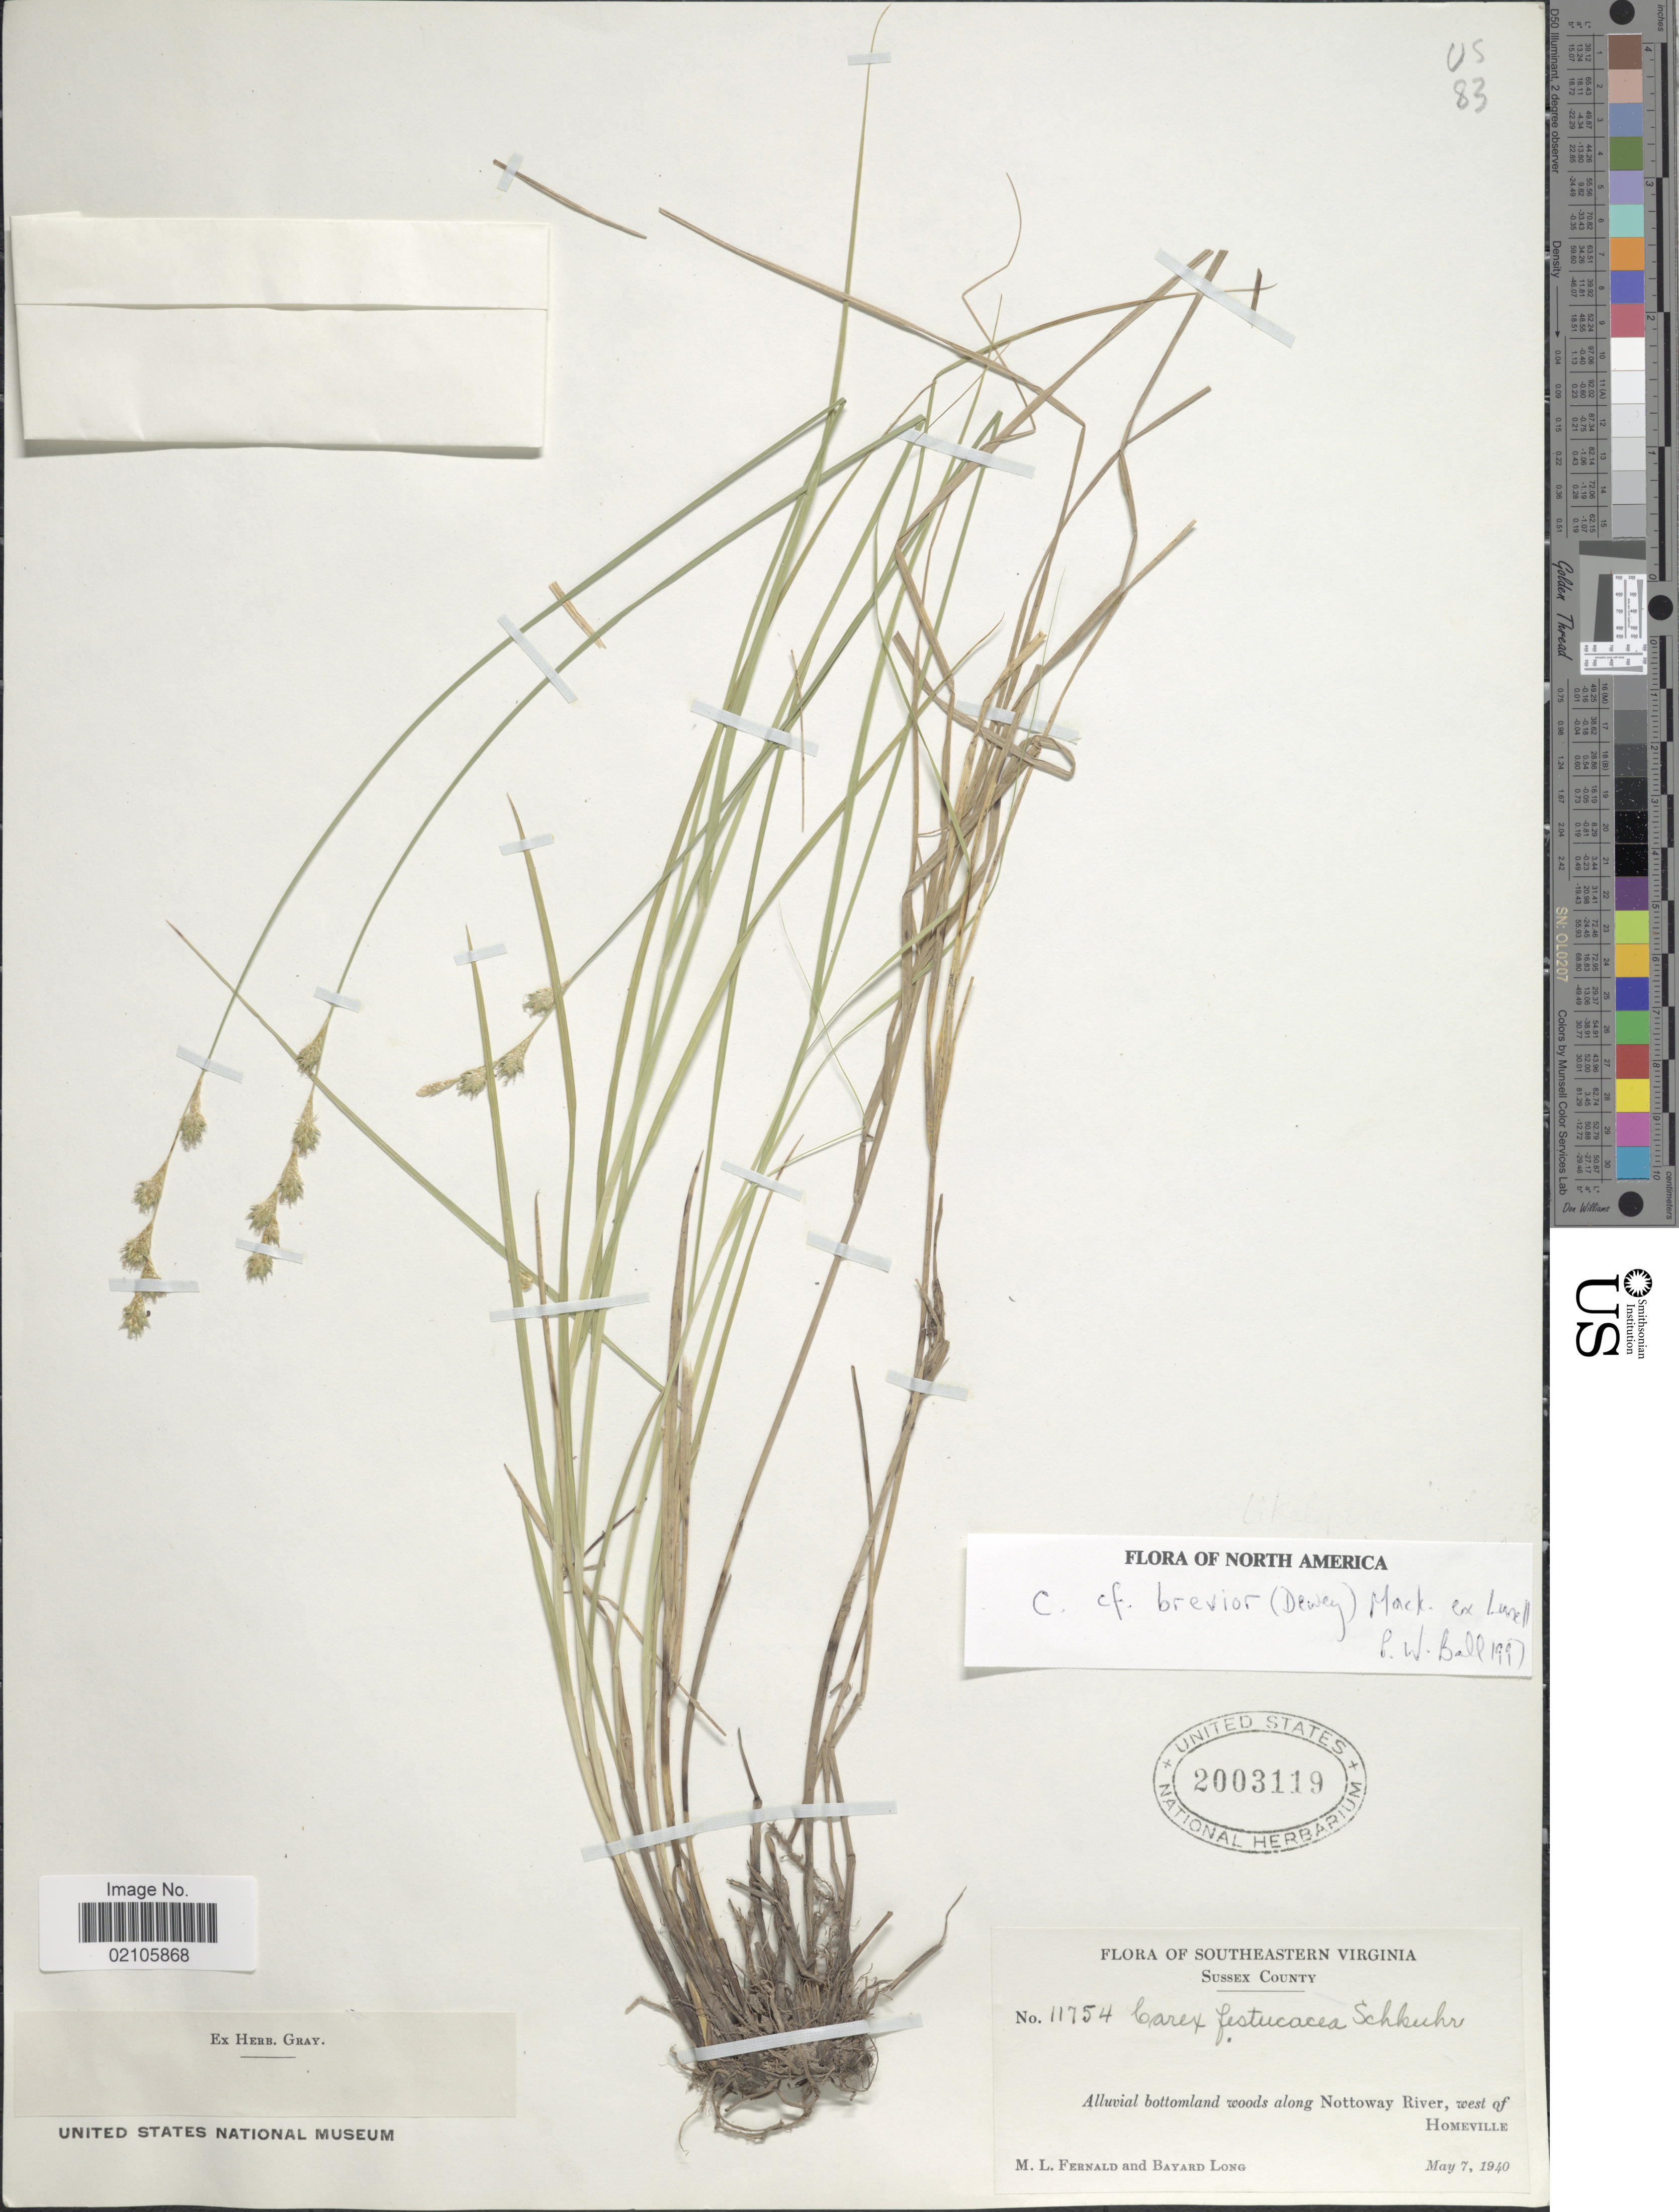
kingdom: Plantae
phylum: Tracheophyta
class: Liliopsida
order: Poales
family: Cyperaceae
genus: Carex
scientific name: Carex brevior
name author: (Dewey) Mack. ex Lunell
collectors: M. L. Fernald & B. Long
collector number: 11754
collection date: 1940-05-07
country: United States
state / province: Virginia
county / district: Sussex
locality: Southeastern Virginia, Sussex County. Along Nottoway River, west of Homeville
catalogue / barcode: US 2003119